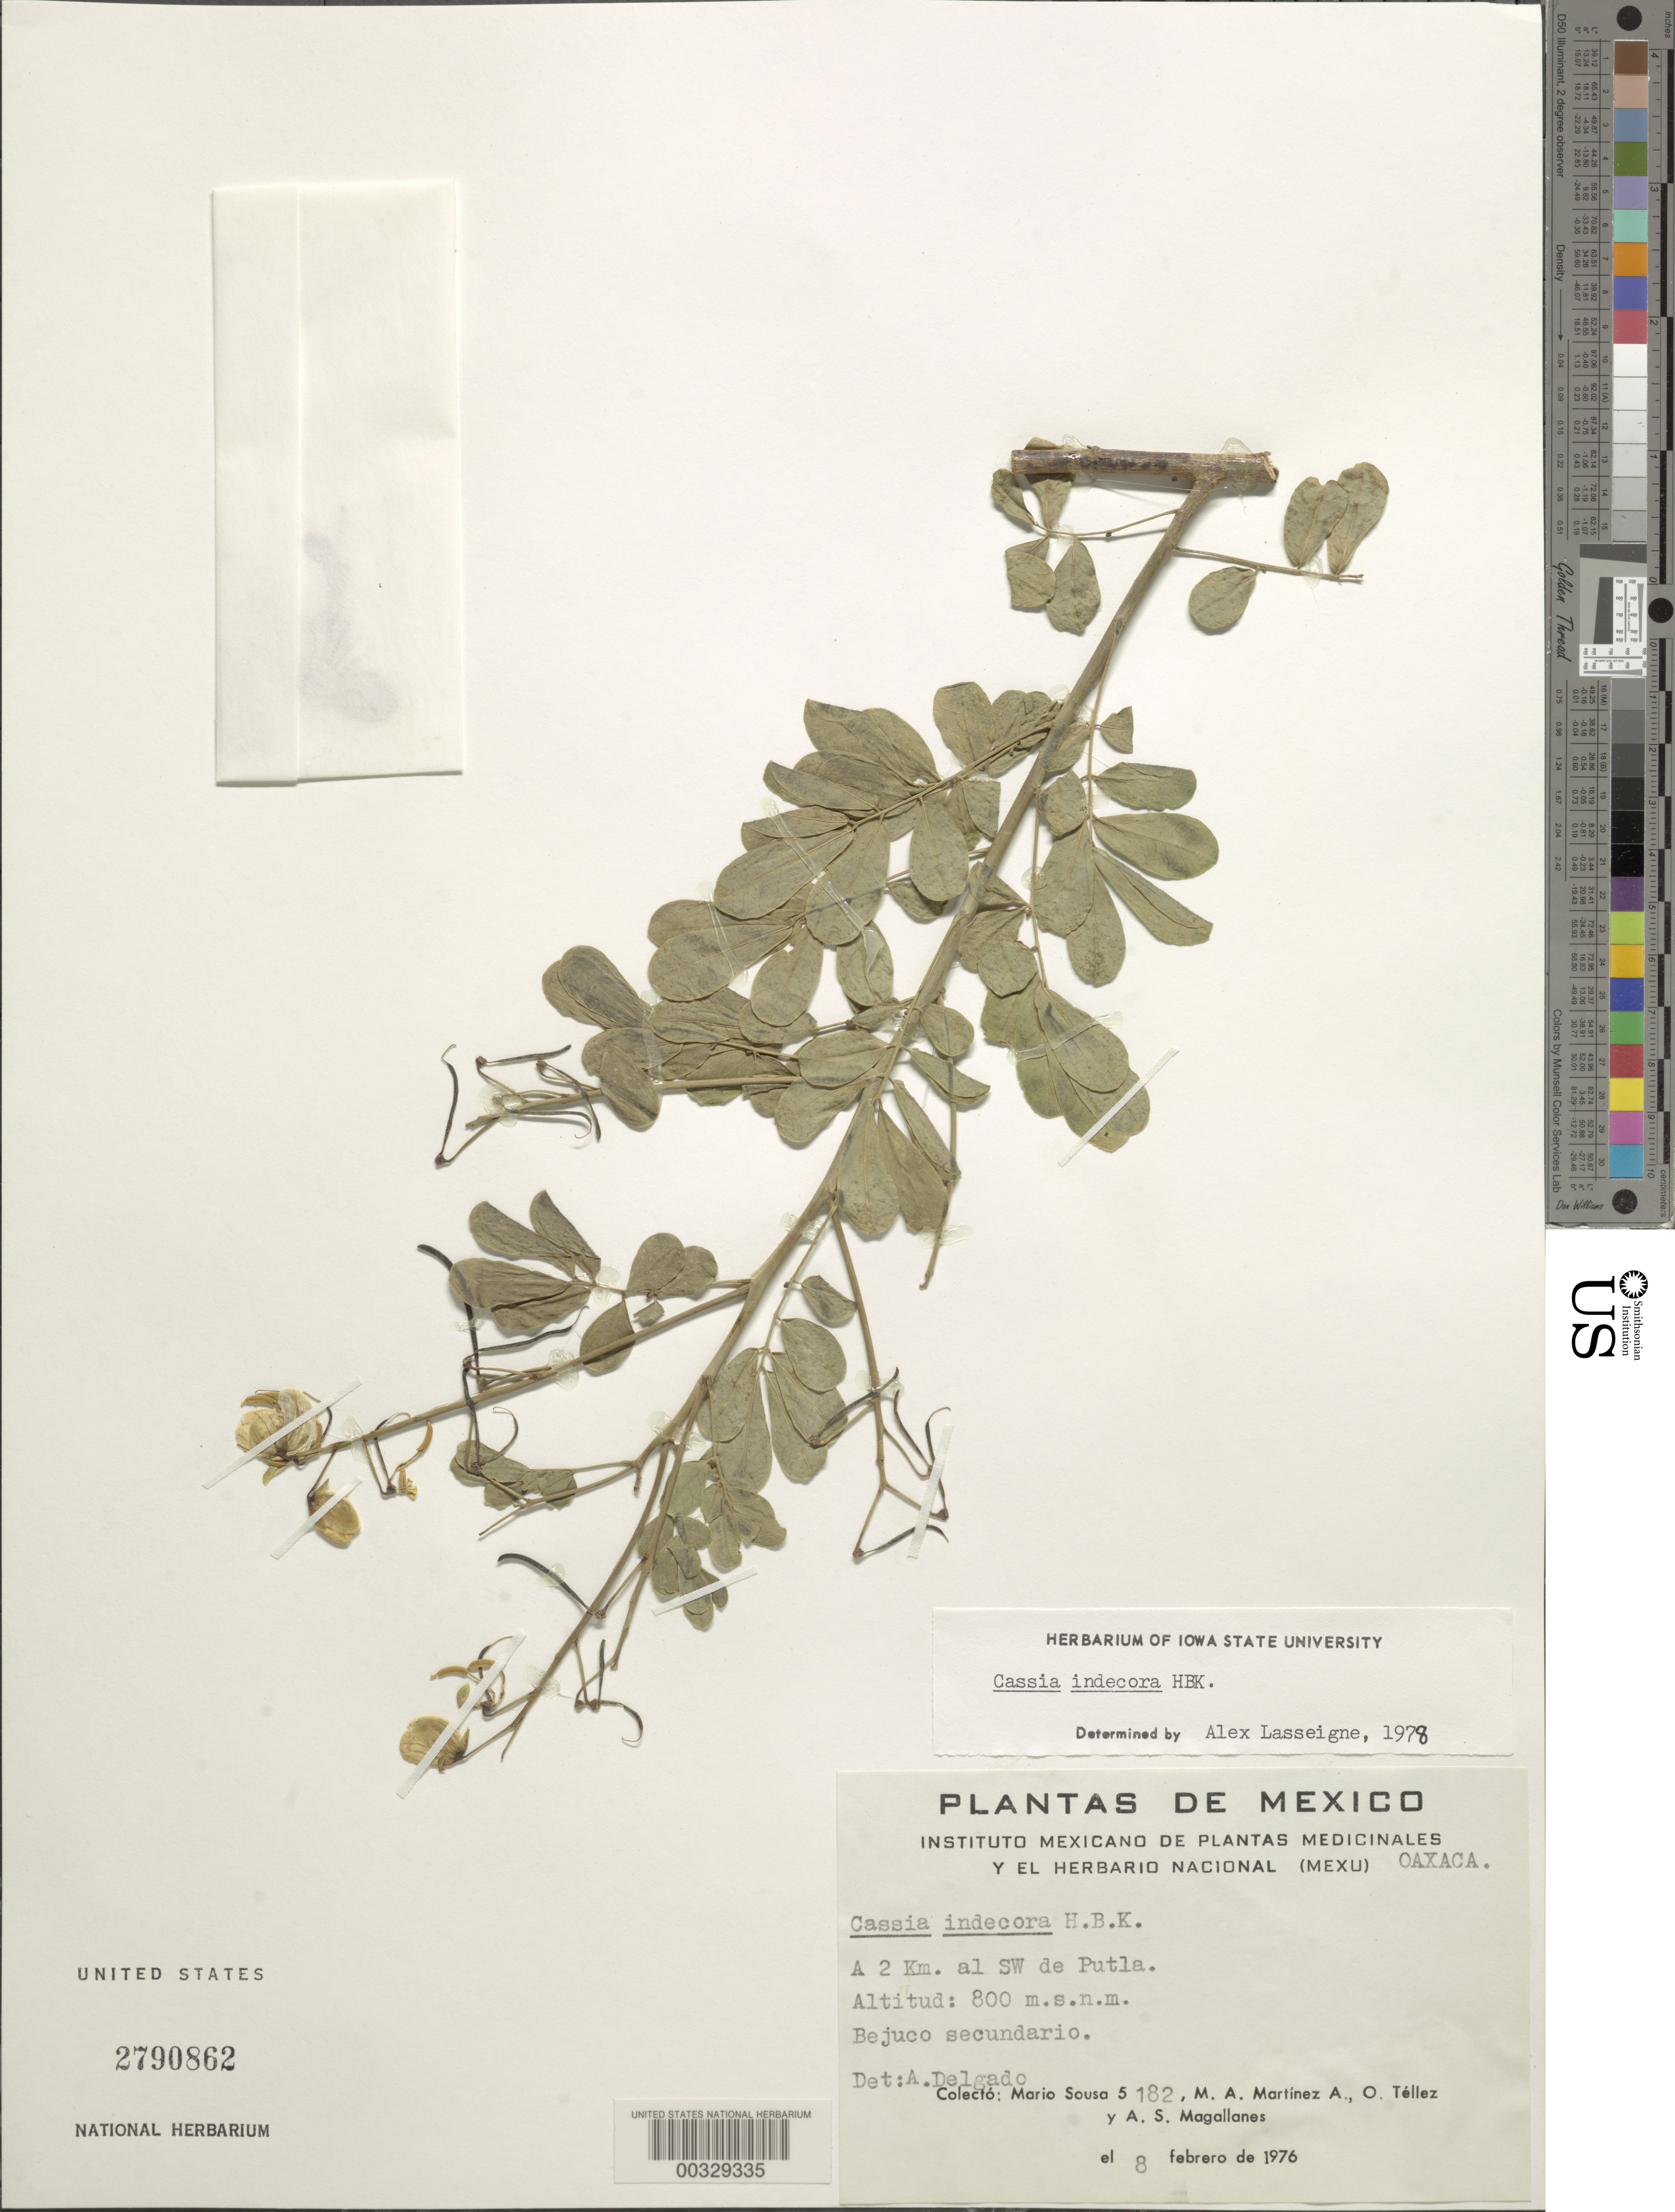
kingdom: Plantae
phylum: Tracheophyta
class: Magnoliopsida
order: Fabales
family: Fabaceae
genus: Senna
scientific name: Senna pendula var. advena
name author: (Vogel) H.S. Irwin & Barneby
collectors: M. Sousa S.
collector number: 5182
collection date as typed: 08 Feb 1976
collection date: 1976-02-08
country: Mexico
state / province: Oaxaca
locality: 2 km SW of Putla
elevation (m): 800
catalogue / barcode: US 2790862